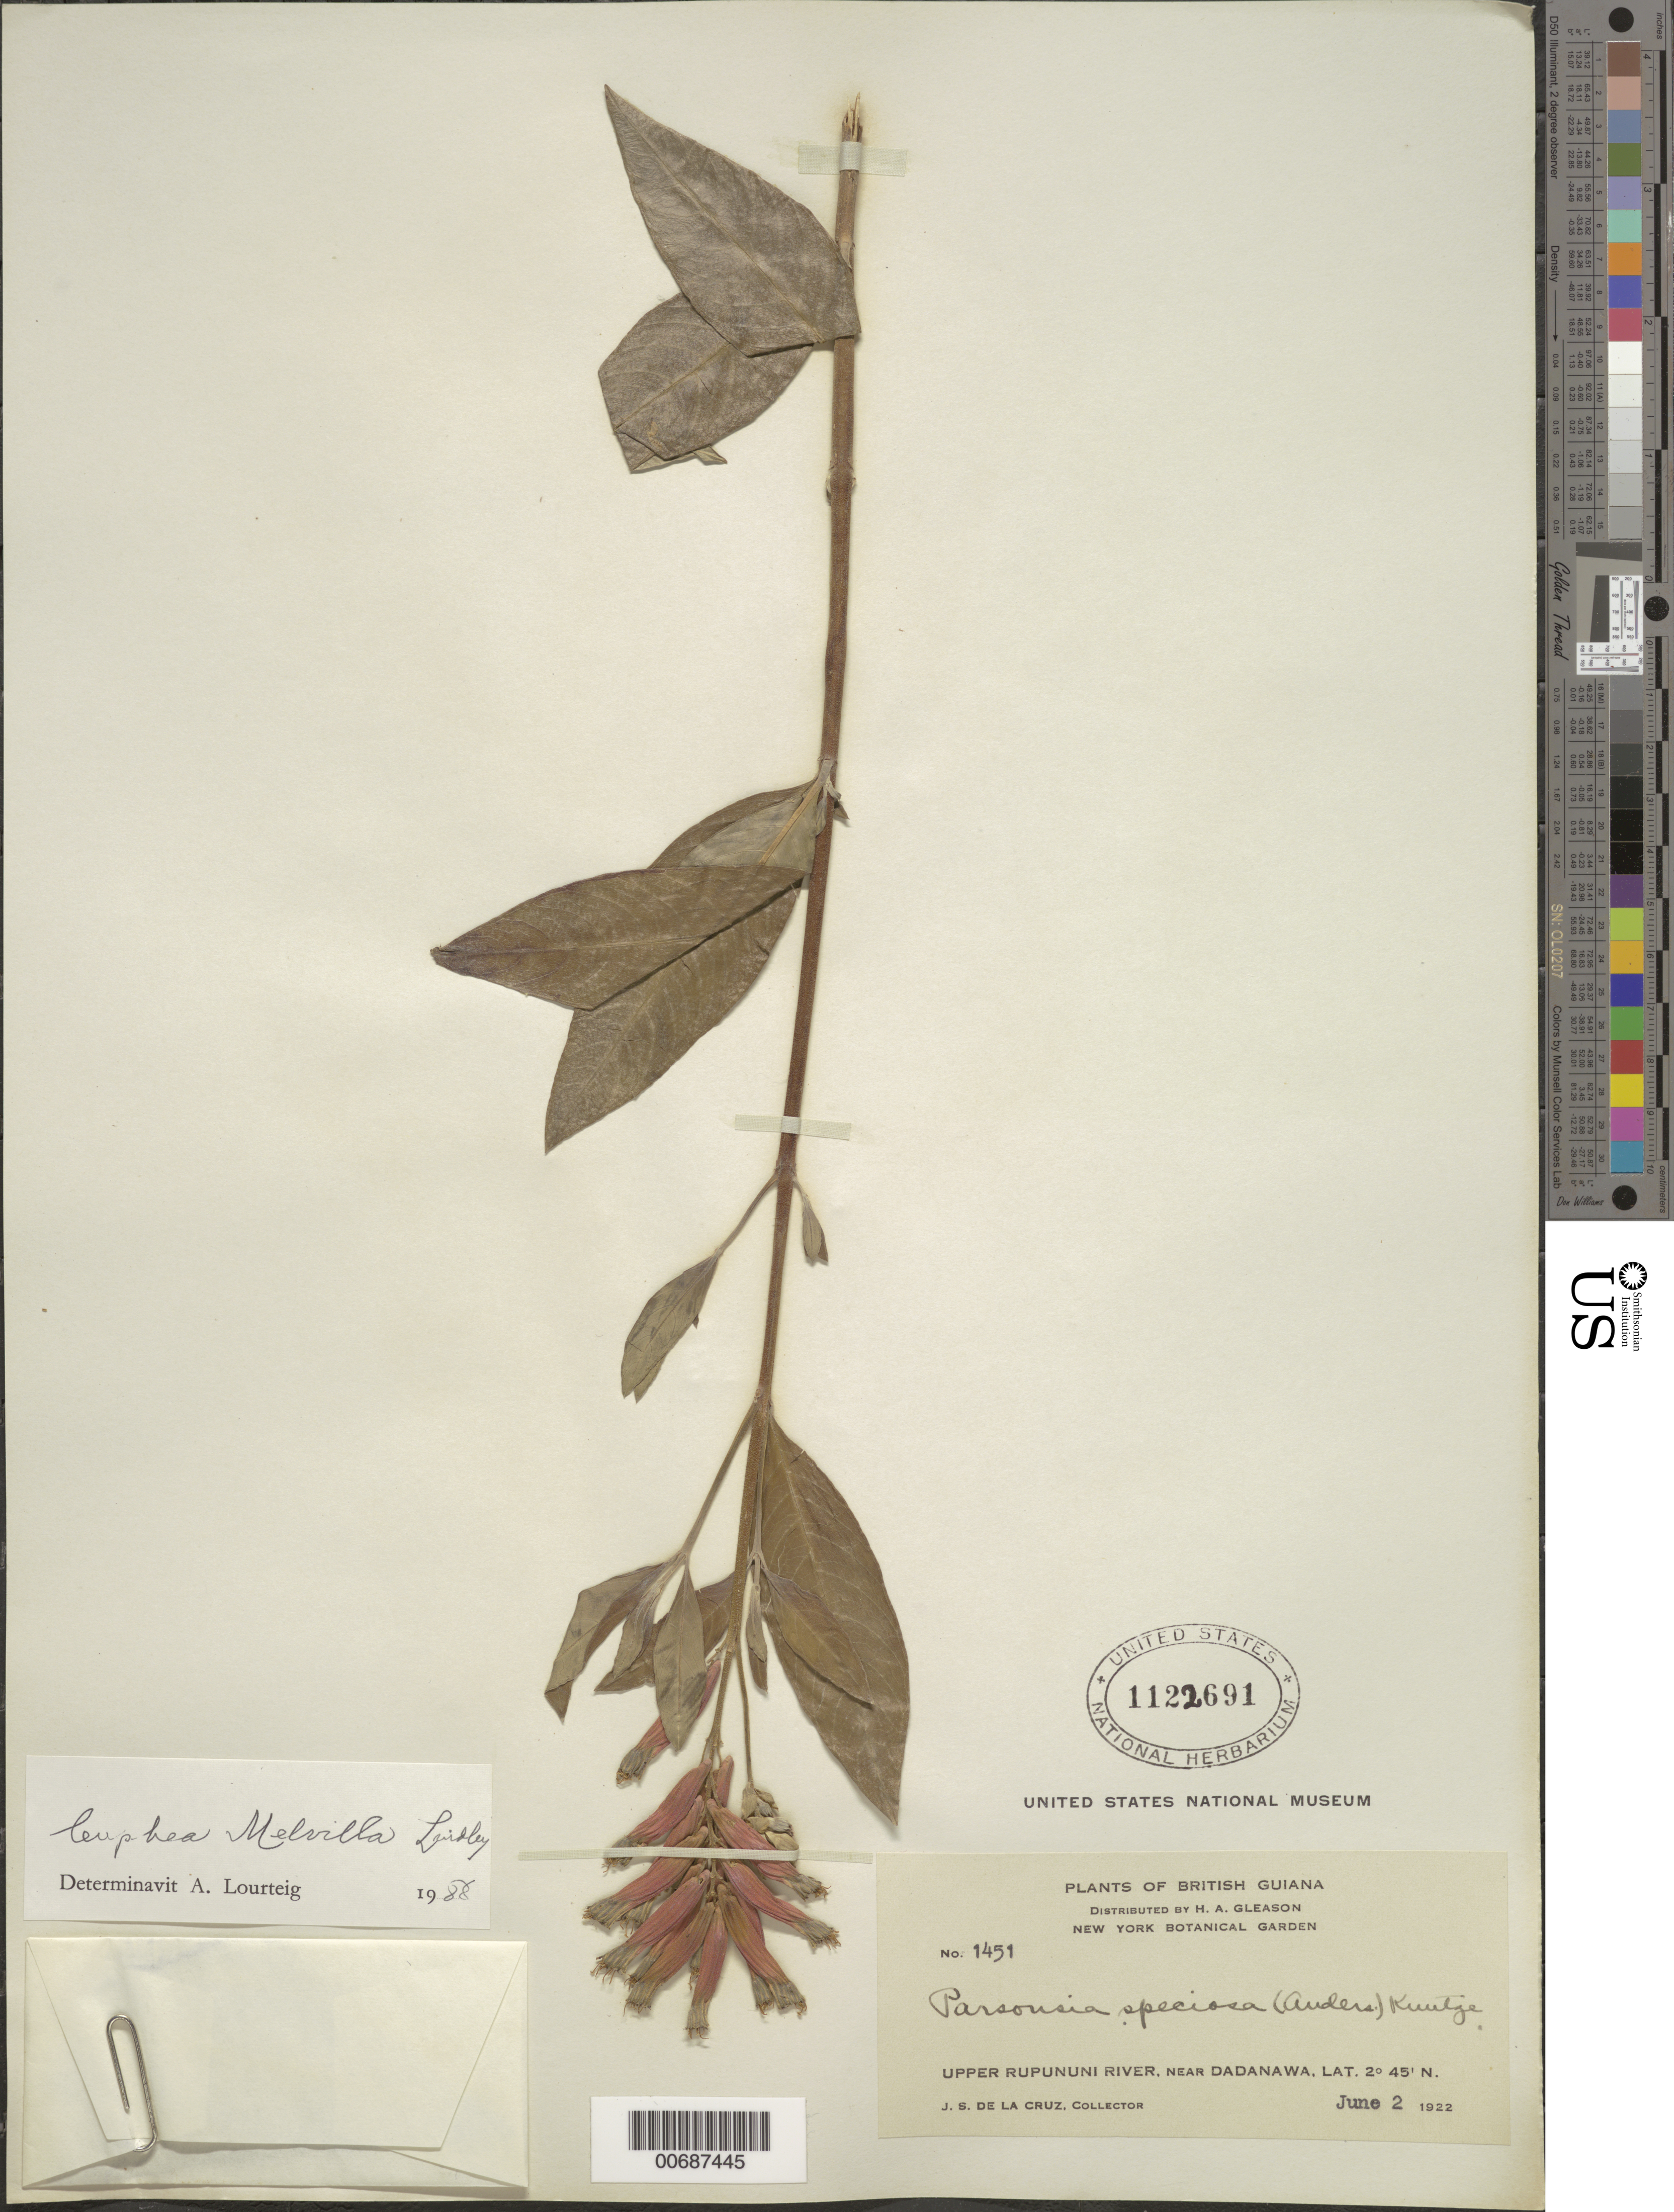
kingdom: Plantae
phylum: Tracheophyta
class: Magnoliopsida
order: Myrtales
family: Lythraceae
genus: Cuphea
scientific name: Cuphea melvilla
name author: Lindl.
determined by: Lourteig, A.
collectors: J. S. de la Cruz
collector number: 1451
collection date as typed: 2-Jun-22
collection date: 1922-06-02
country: Guyana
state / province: U. Takutu-U. Essequibo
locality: Dadanawa, vic., upper Rupununi R.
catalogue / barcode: US 1122691